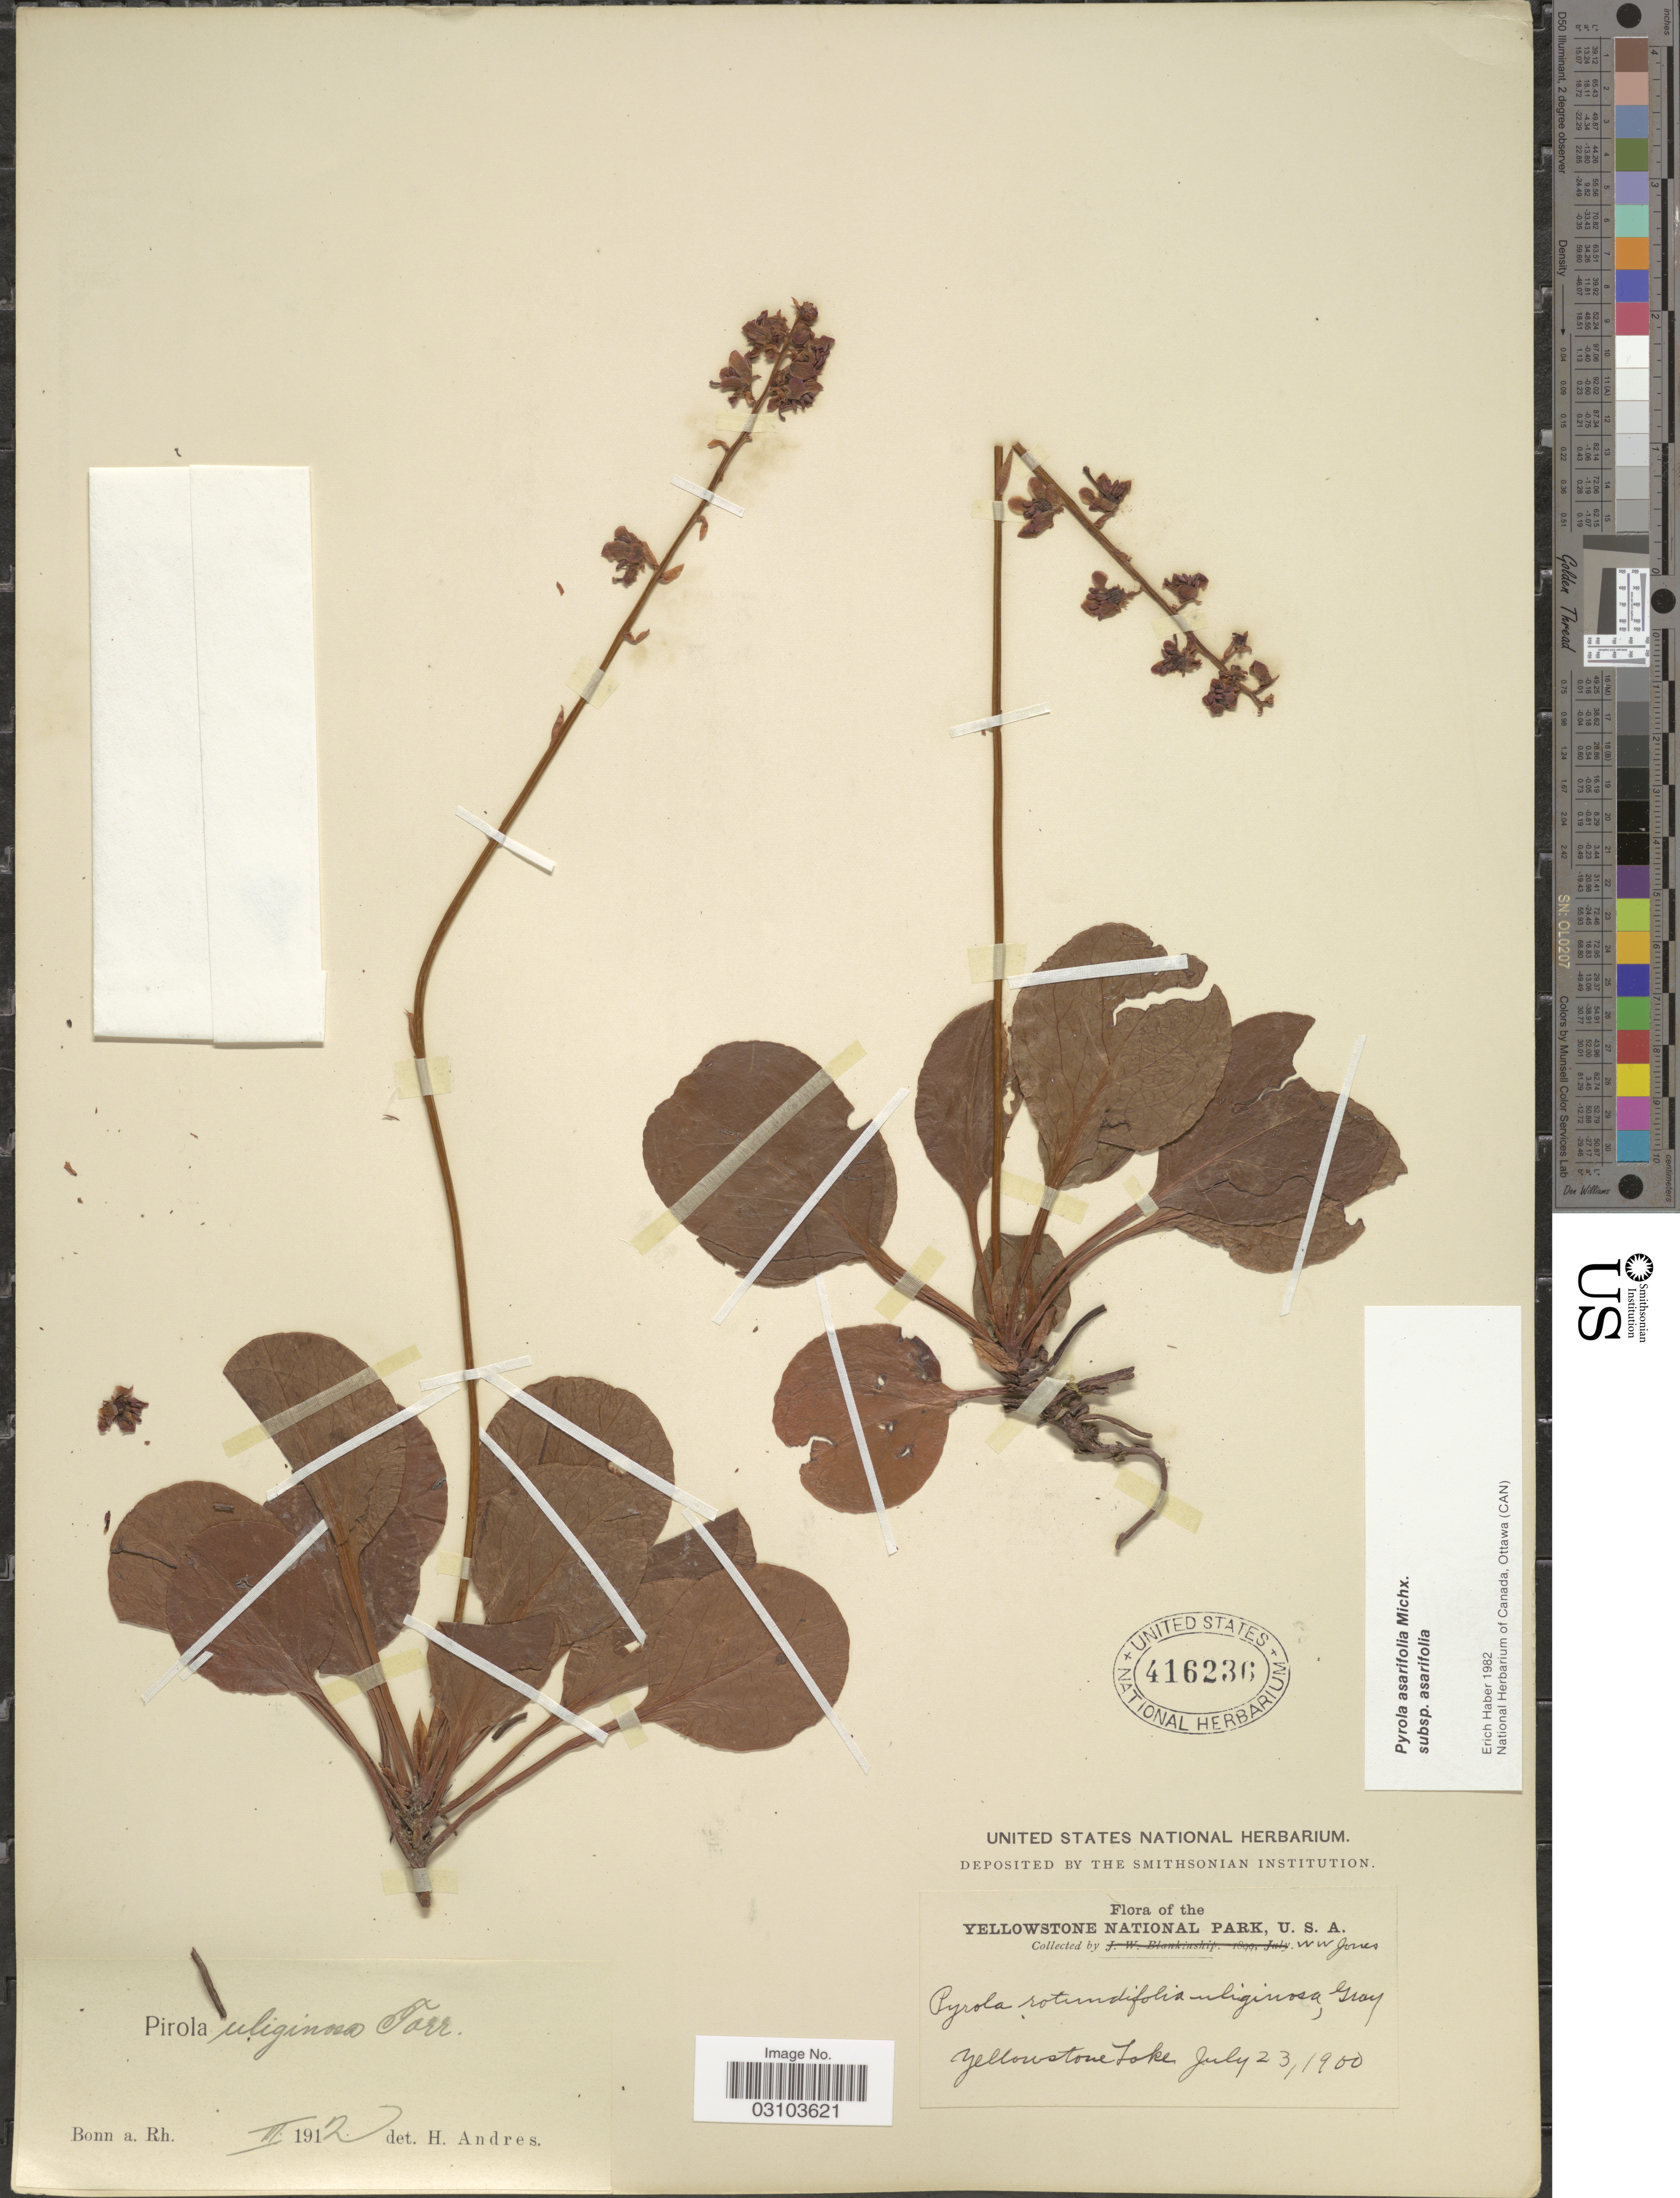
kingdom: Plantae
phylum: Tracheophyta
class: Magnoliopsida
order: Ericales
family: Ericaceae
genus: Pyrola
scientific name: Pyrola asarifolia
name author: Michx.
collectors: W. W. Jones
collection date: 1900-07-23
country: United States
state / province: Wyoming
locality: The Yellowstone National Park, Yellowstone Lake.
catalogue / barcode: US 416236